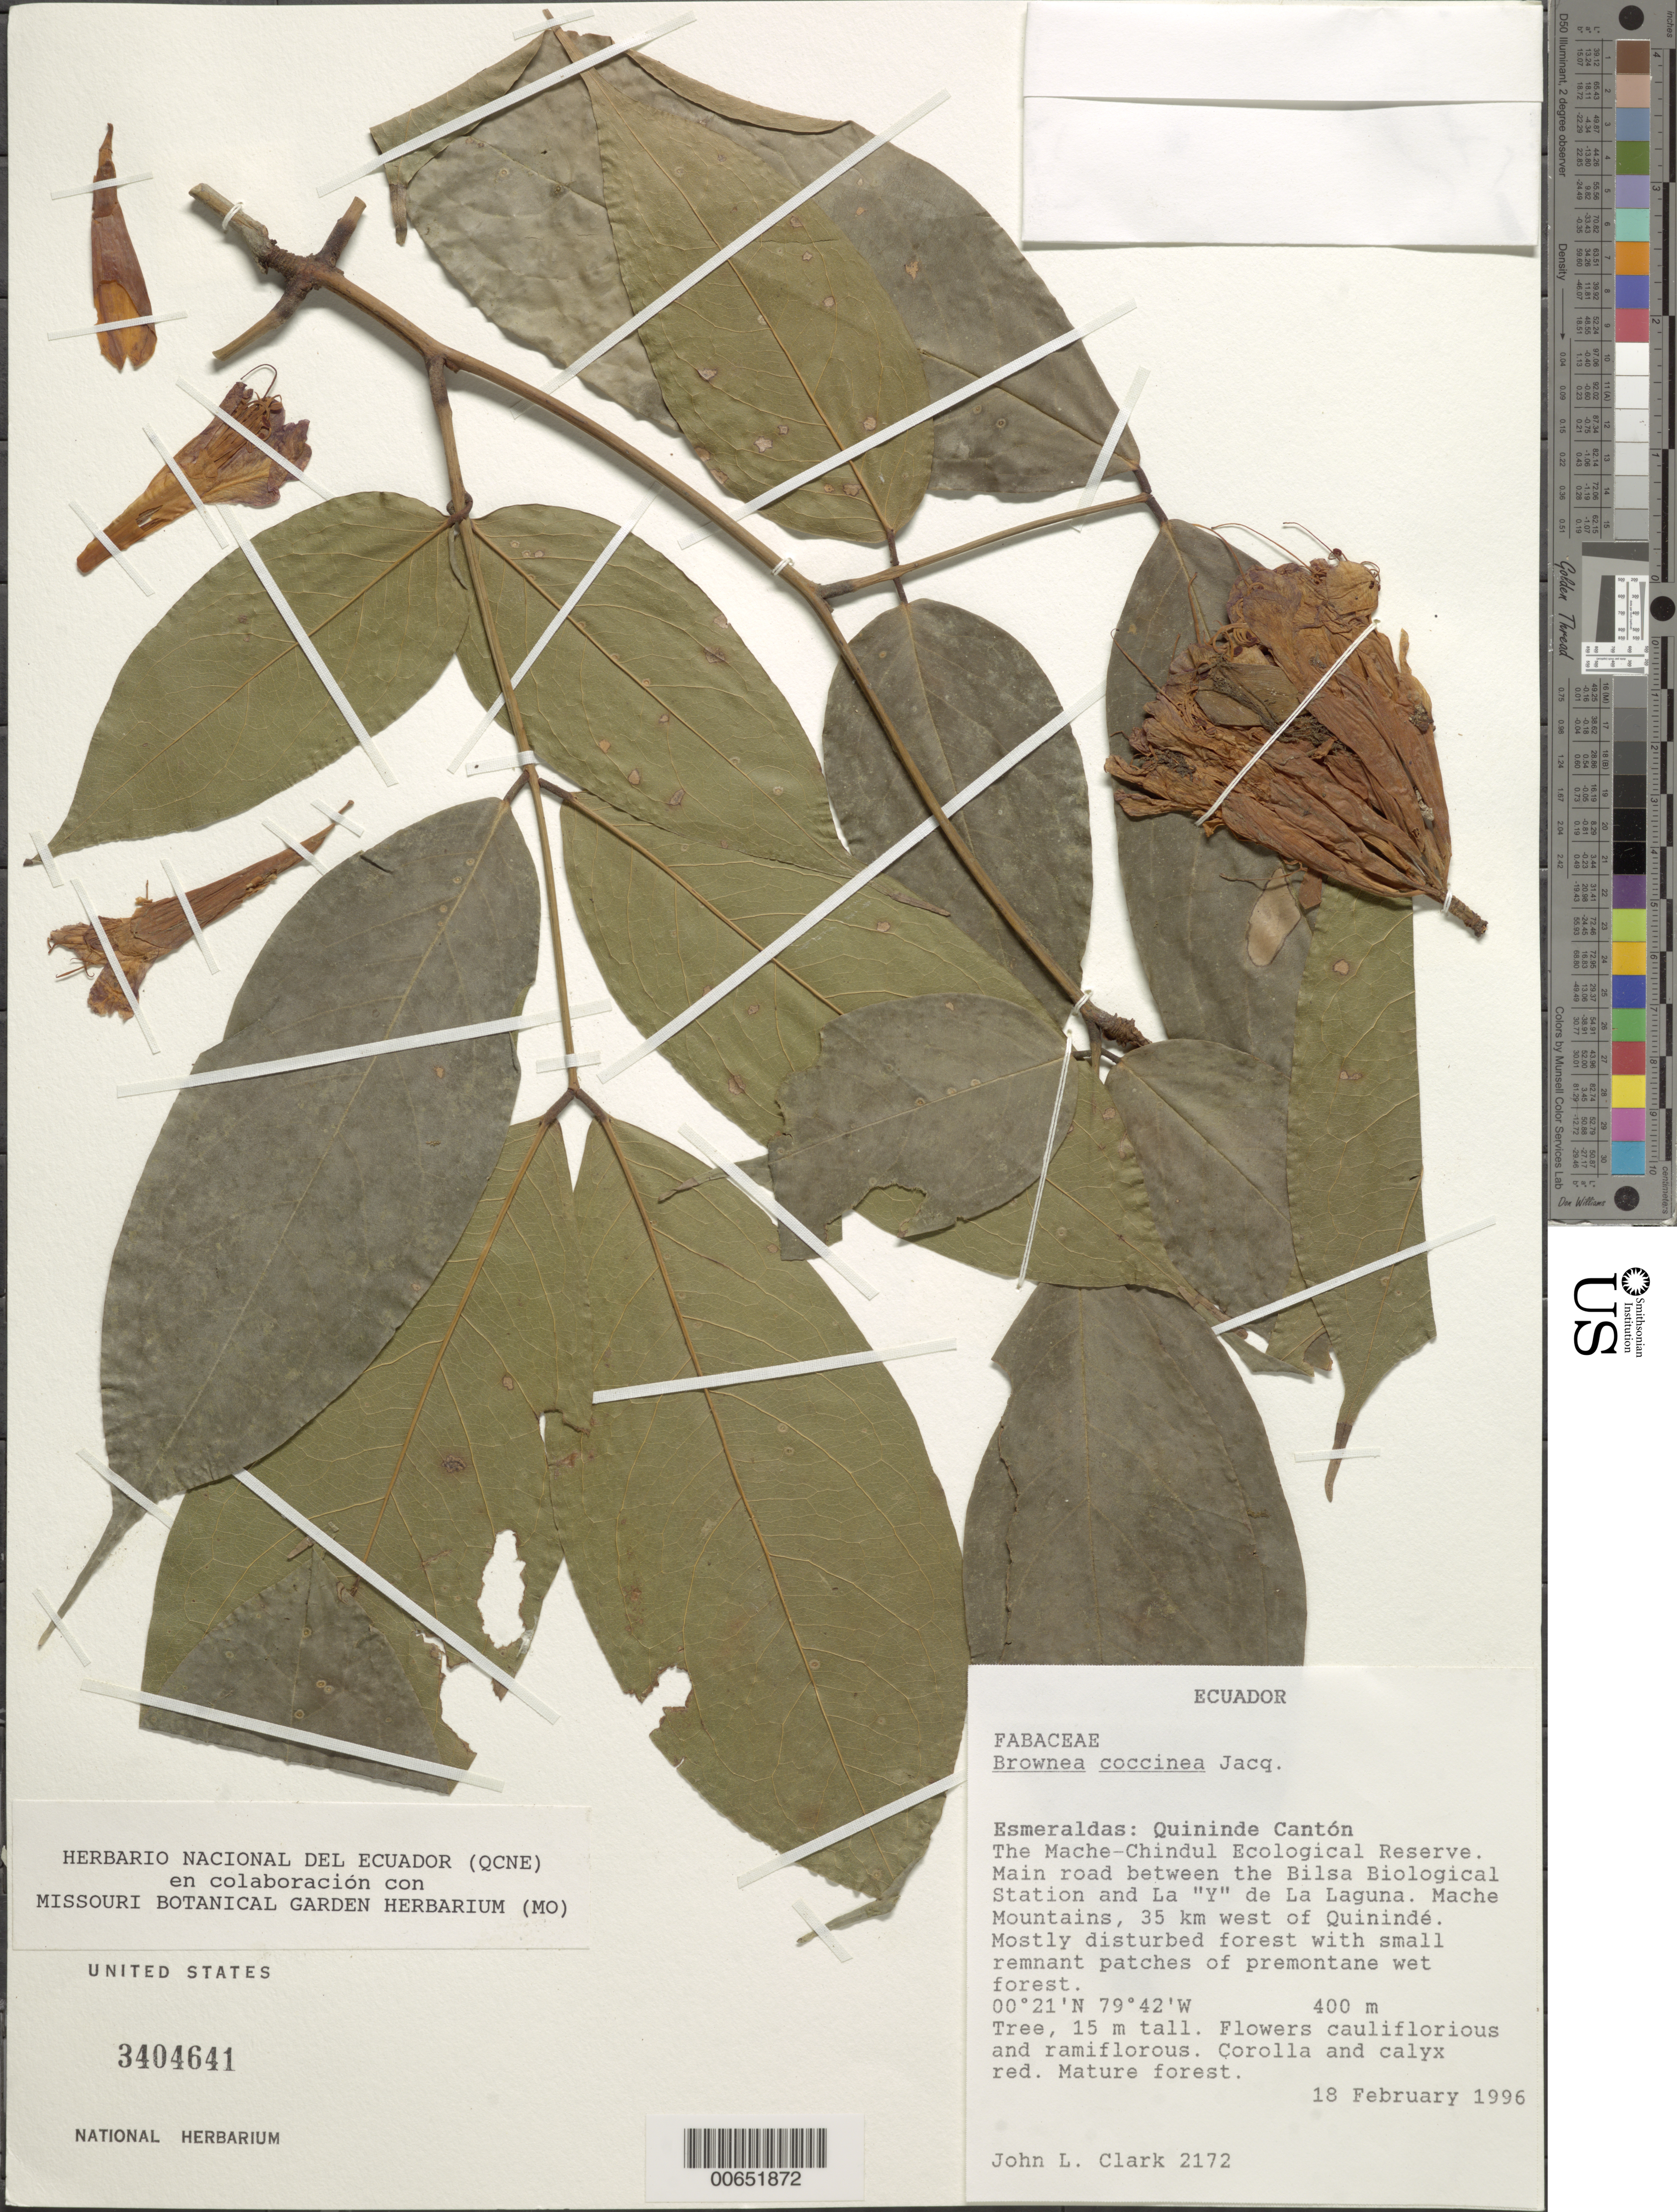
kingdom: Plantae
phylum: Tracheophyta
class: Magnoliopsida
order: Fabales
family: Fabaceae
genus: Brownea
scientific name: Brownea coccinea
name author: Jacq.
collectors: J. L. Clark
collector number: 2172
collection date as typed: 18 Feb 1996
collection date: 1996-02-18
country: Ecuador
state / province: Esmeraldas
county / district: Quinindé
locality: Quininde Canton, Mache-Chindul Ecological Reserve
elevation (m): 400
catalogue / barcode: US 3404641